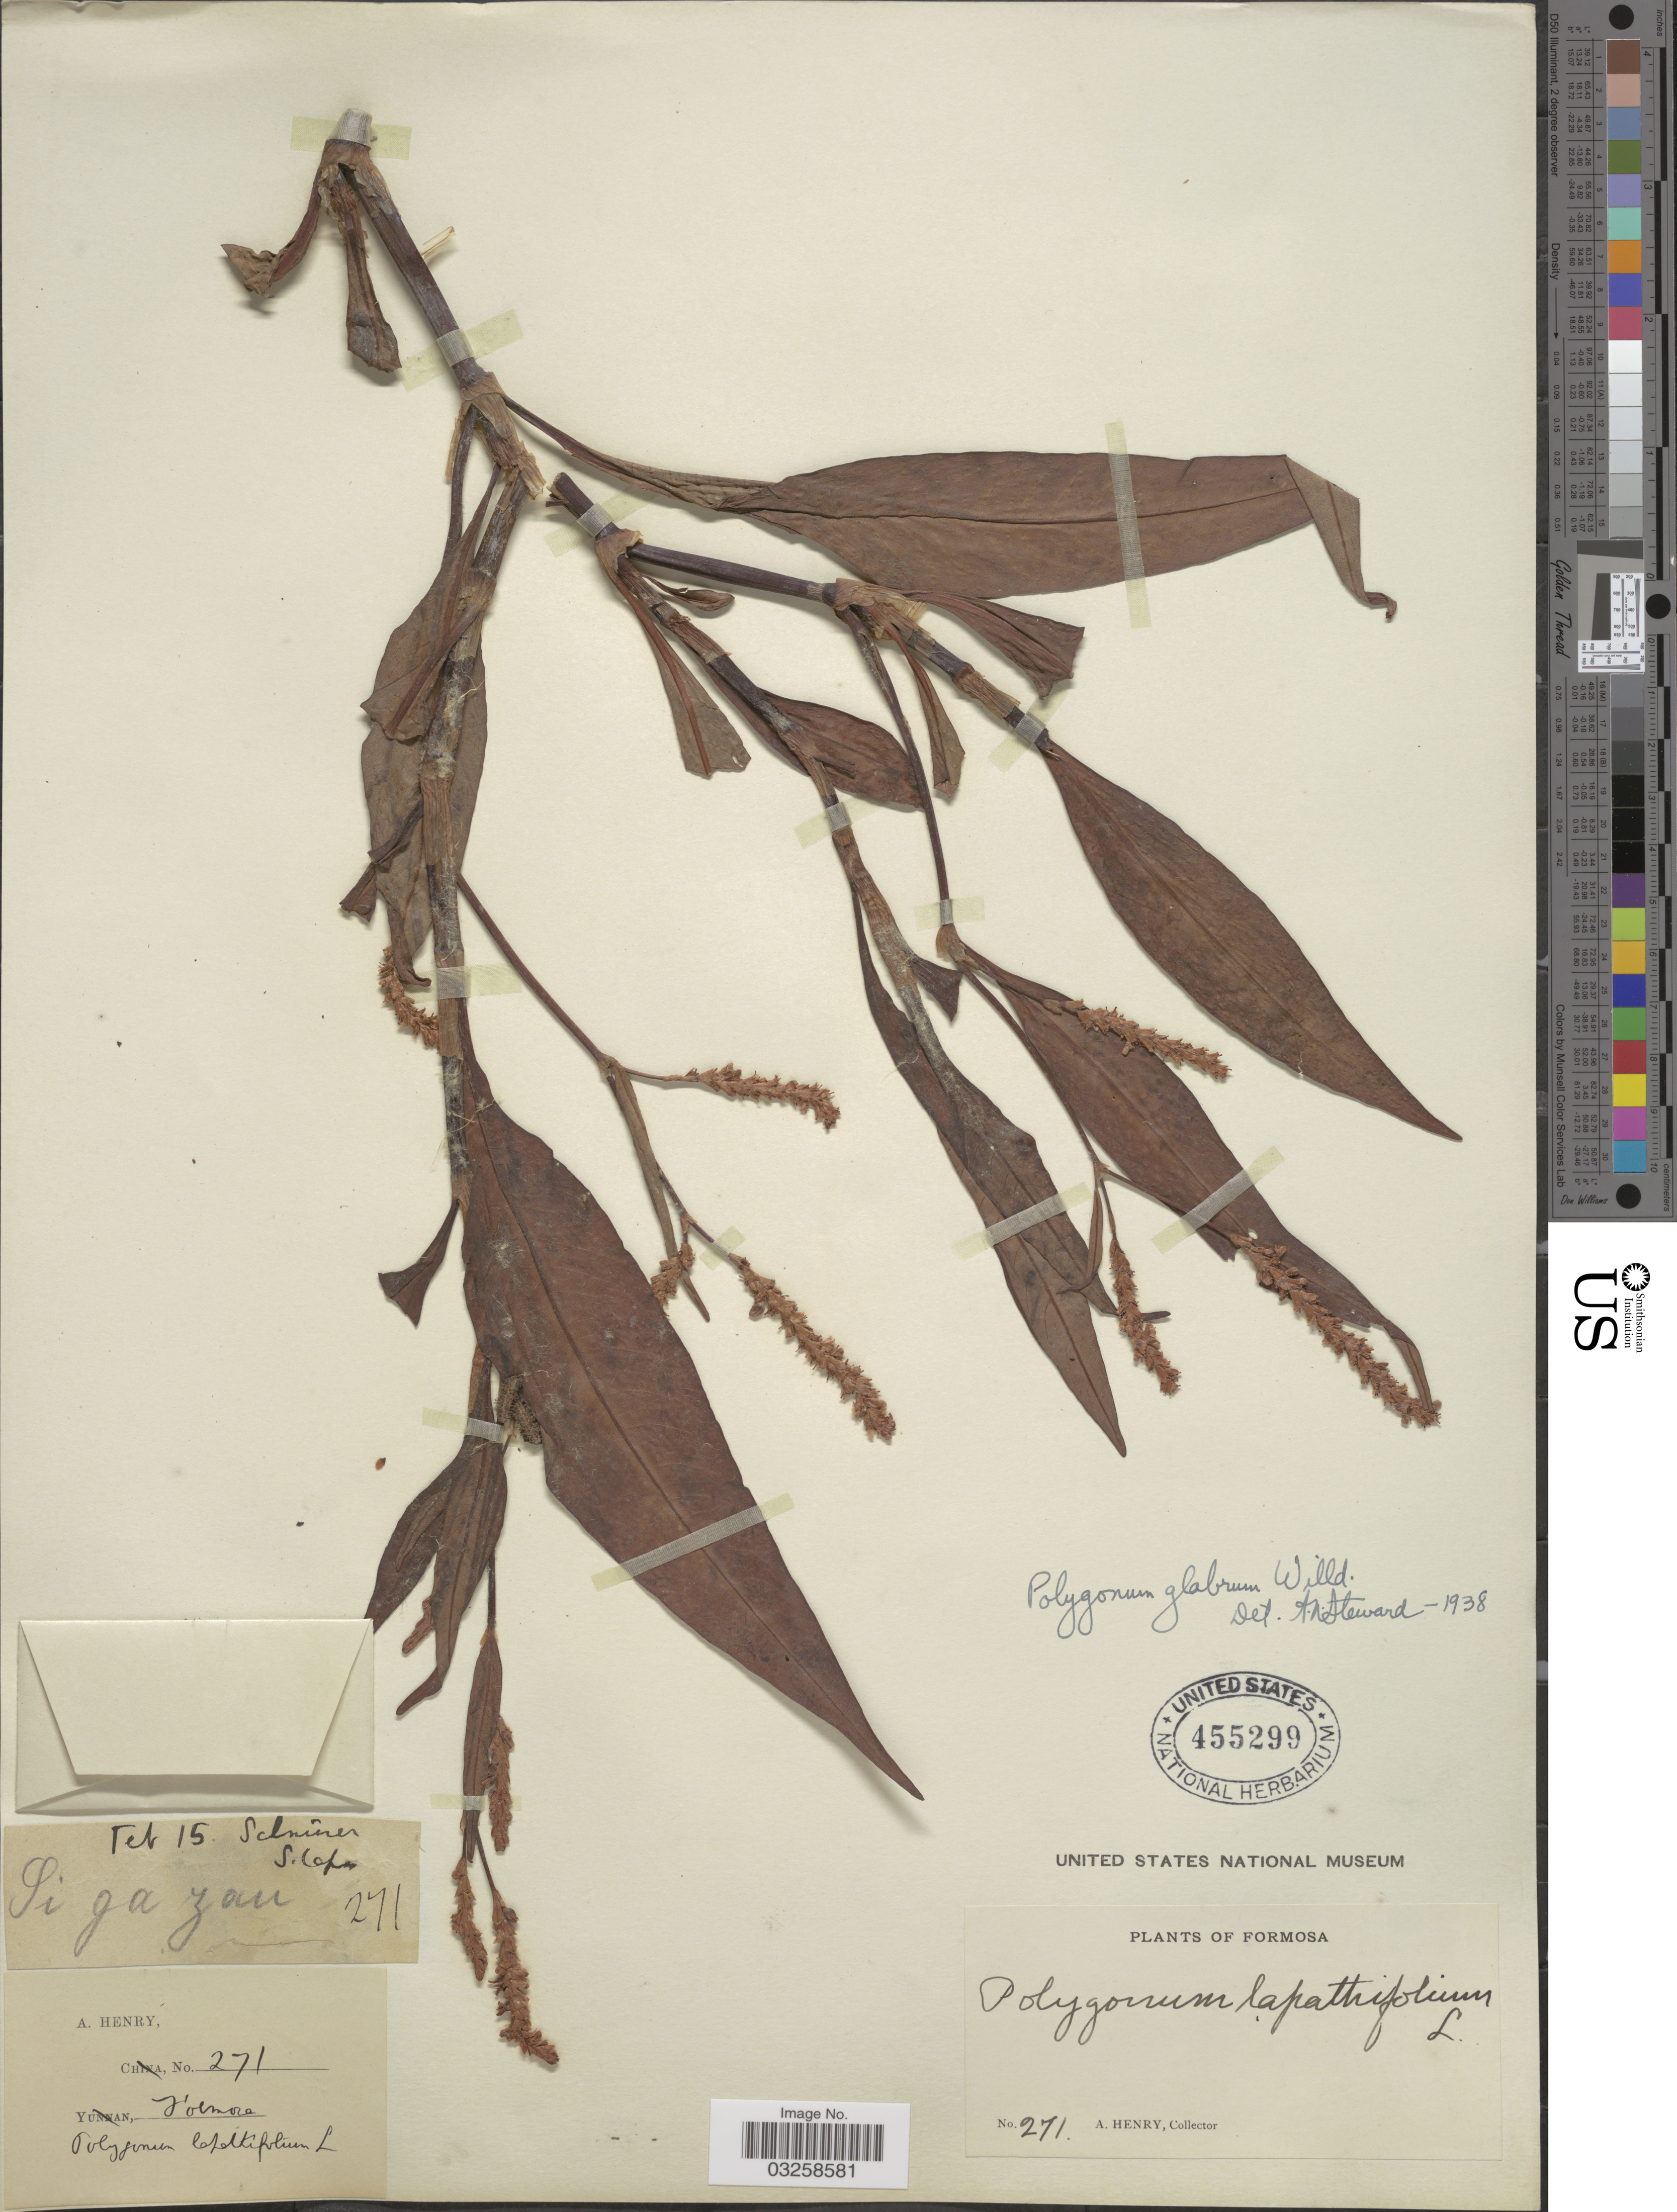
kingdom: Plantae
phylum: Tracheophyta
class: Magnoliopsida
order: Caryophyllales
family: Polygonaceae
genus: Persicaria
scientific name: Persicaria glabra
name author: (Willd.) M. Gómez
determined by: U.S. National Herbarium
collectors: A. Henry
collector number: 271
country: Taiwan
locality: Formosa.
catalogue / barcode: US 455299